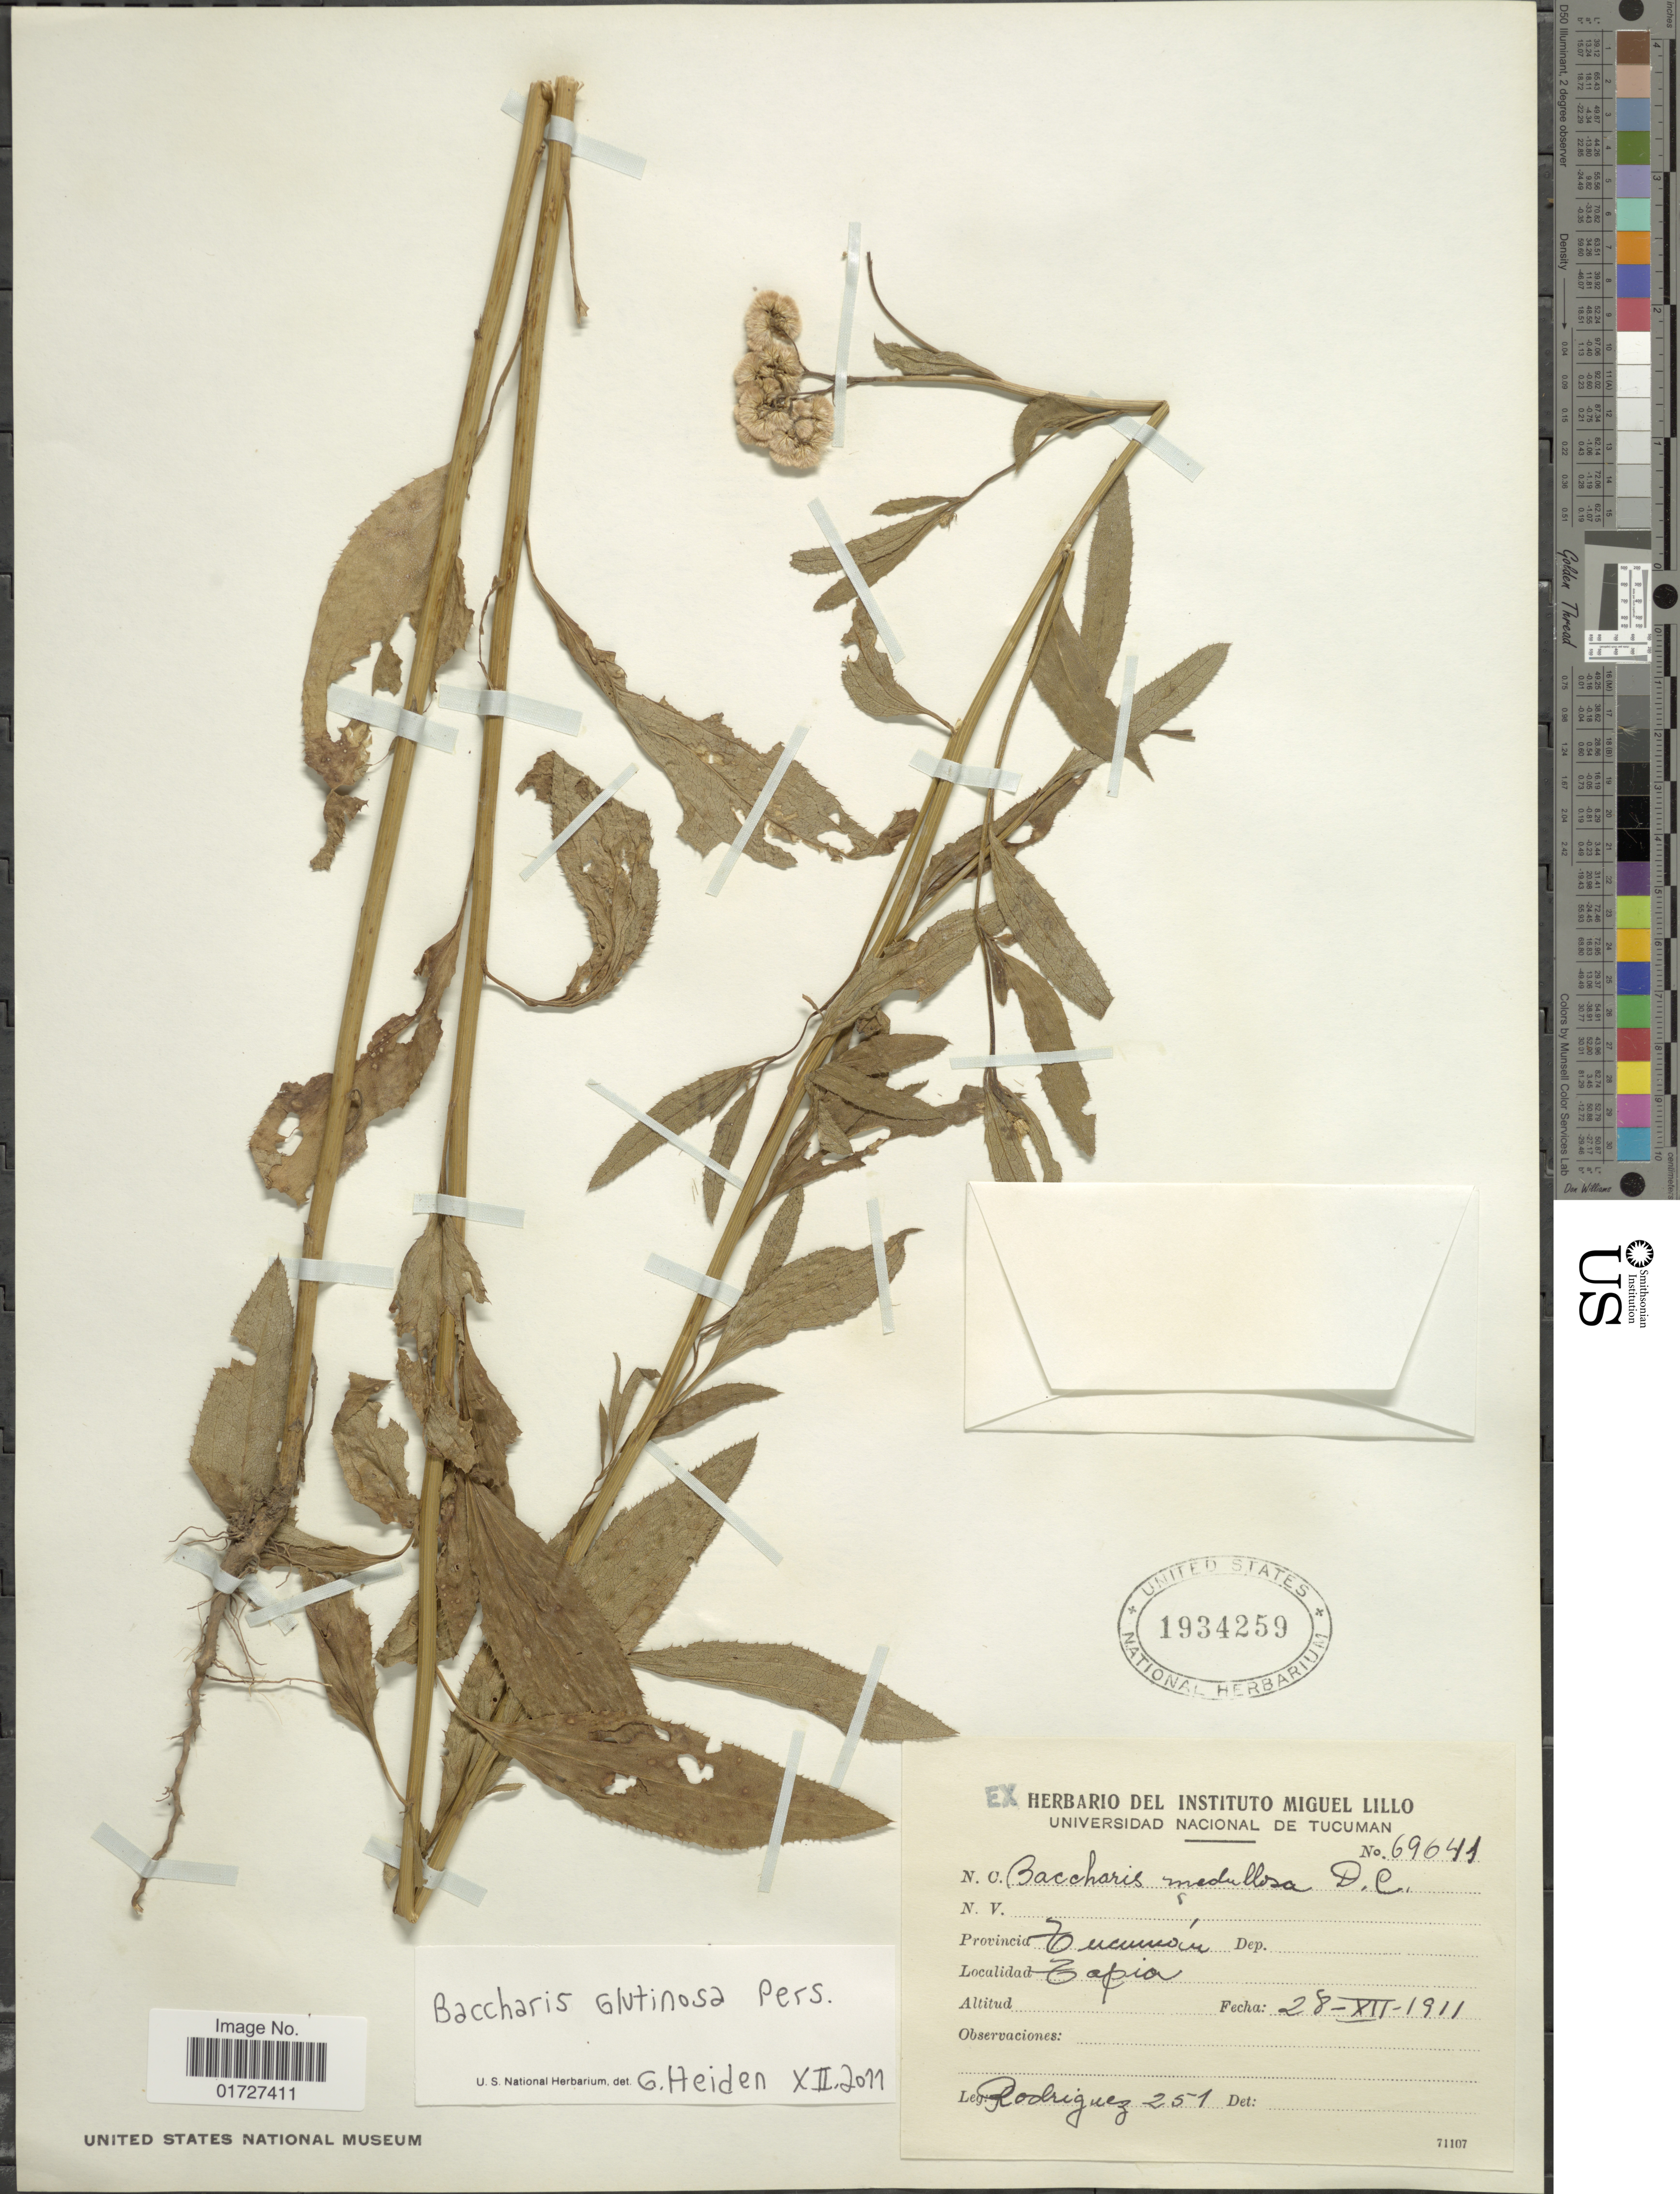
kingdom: Plantae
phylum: Tracheophyta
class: Magnoliopsida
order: Asterales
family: Asteraceae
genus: Baccharis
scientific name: Baccharis glutinosa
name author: Pers.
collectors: Rodriguez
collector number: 251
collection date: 1911-12-28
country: Argentina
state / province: Tucuman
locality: Tapia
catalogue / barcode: US 1934259